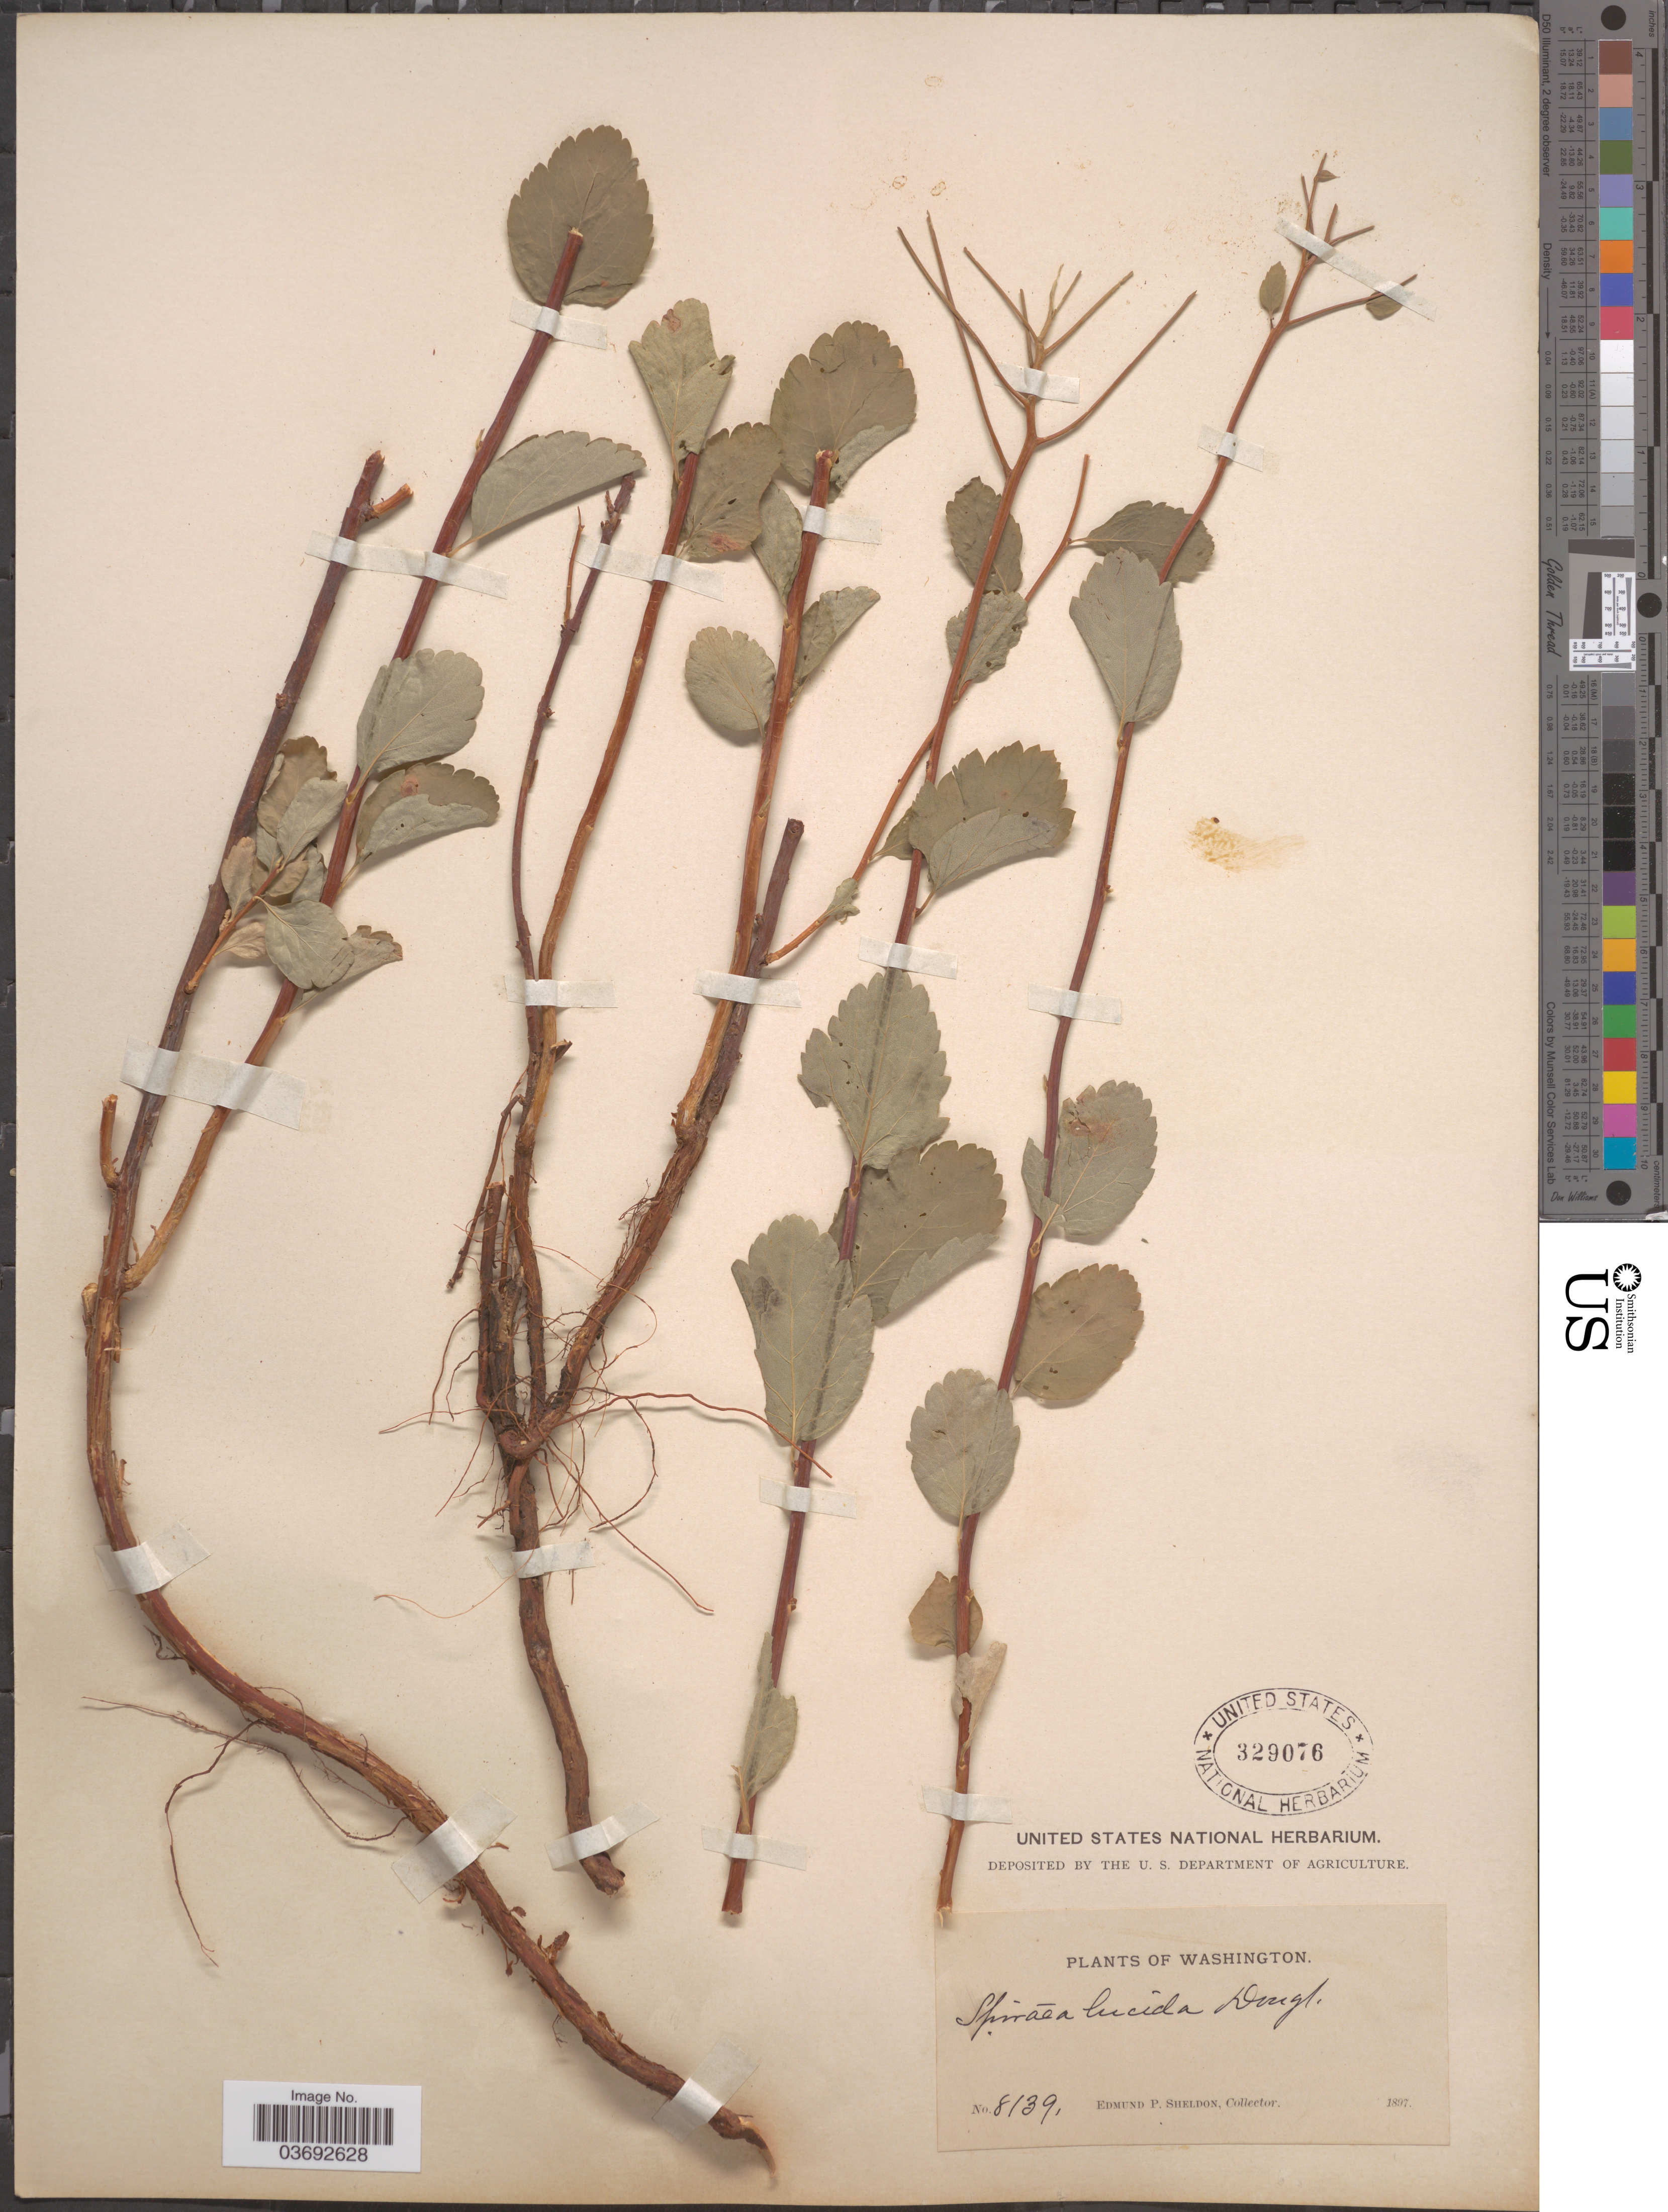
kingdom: Plantae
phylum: Tracheophyta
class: Magnoliopsida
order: Rosales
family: Rosaceae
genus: Spiraea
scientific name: Spiraea lucida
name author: Douglas ex Greene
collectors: E. P. Sheldon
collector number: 8139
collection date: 1897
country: United States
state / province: Washington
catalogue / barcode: US 329076